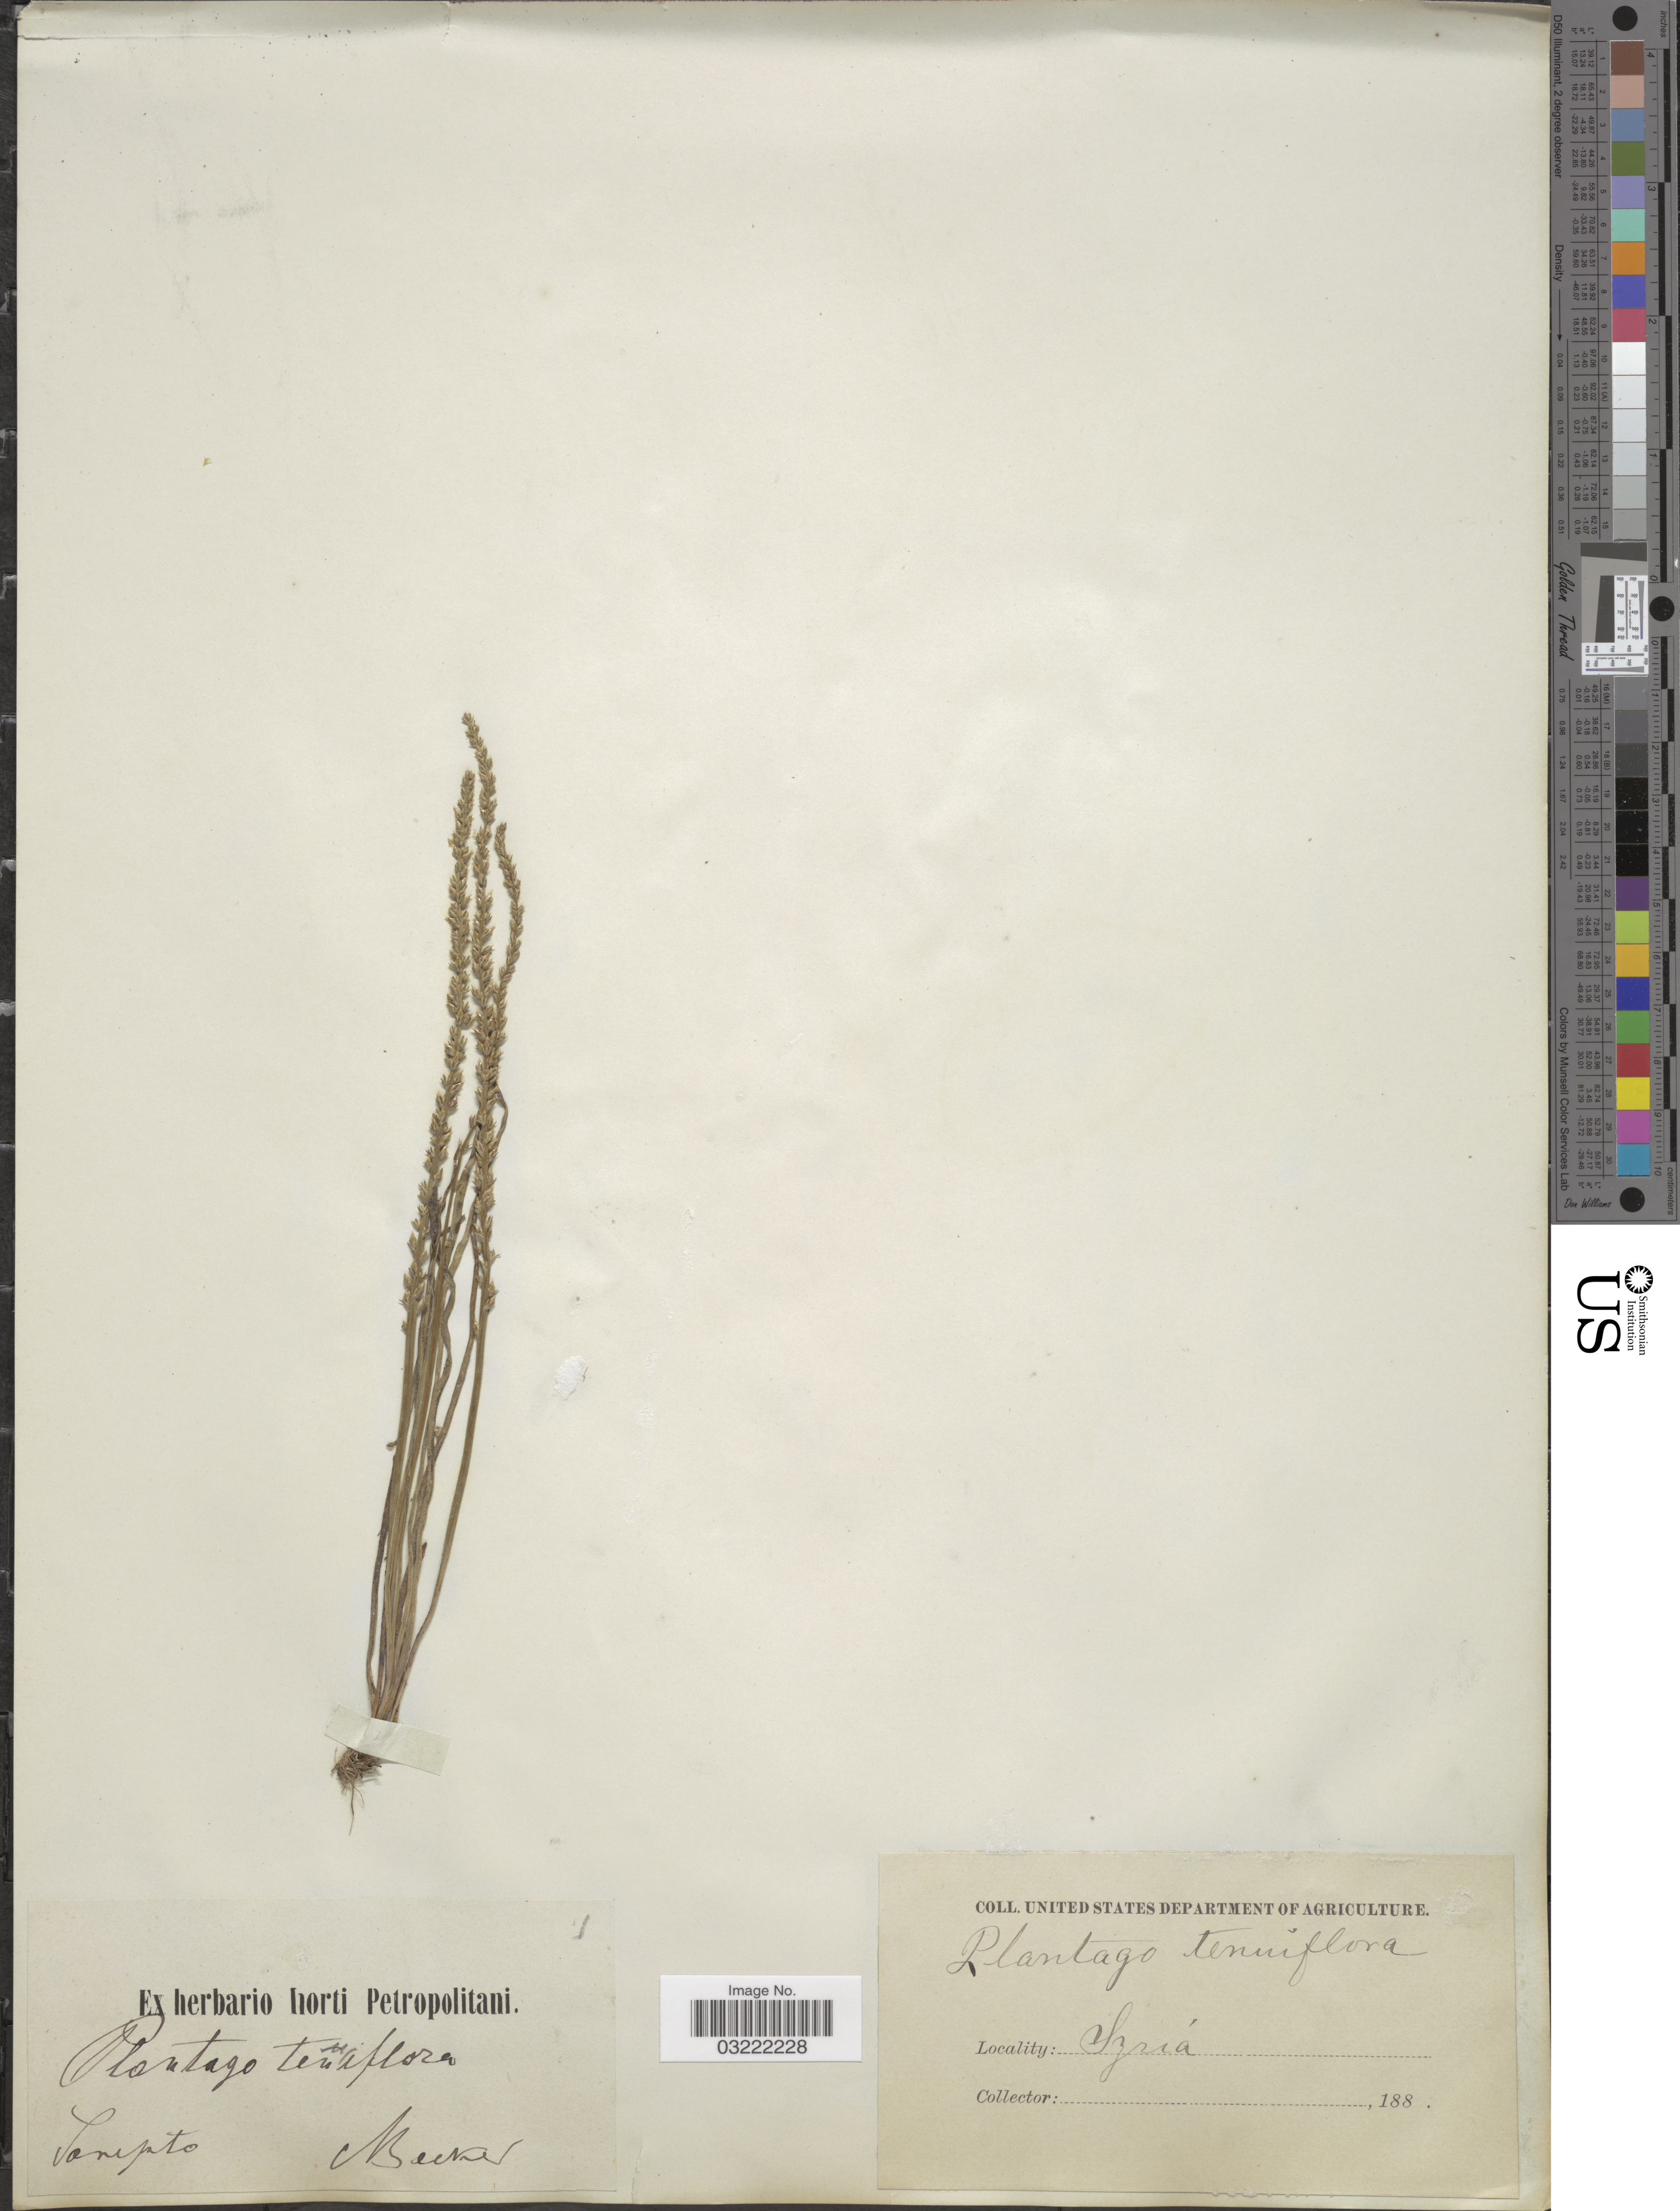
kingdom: Plantae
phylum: Tracheophyta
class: Magnoliopsida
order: Lamiales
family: Plantaginaceae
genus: Plantago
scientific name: Plantago tenuiflora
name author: Waldst. & Kit.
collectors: A. Becker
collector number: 1?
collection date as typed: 188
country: Russian Federation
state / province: Volgograd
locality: Sarepta.